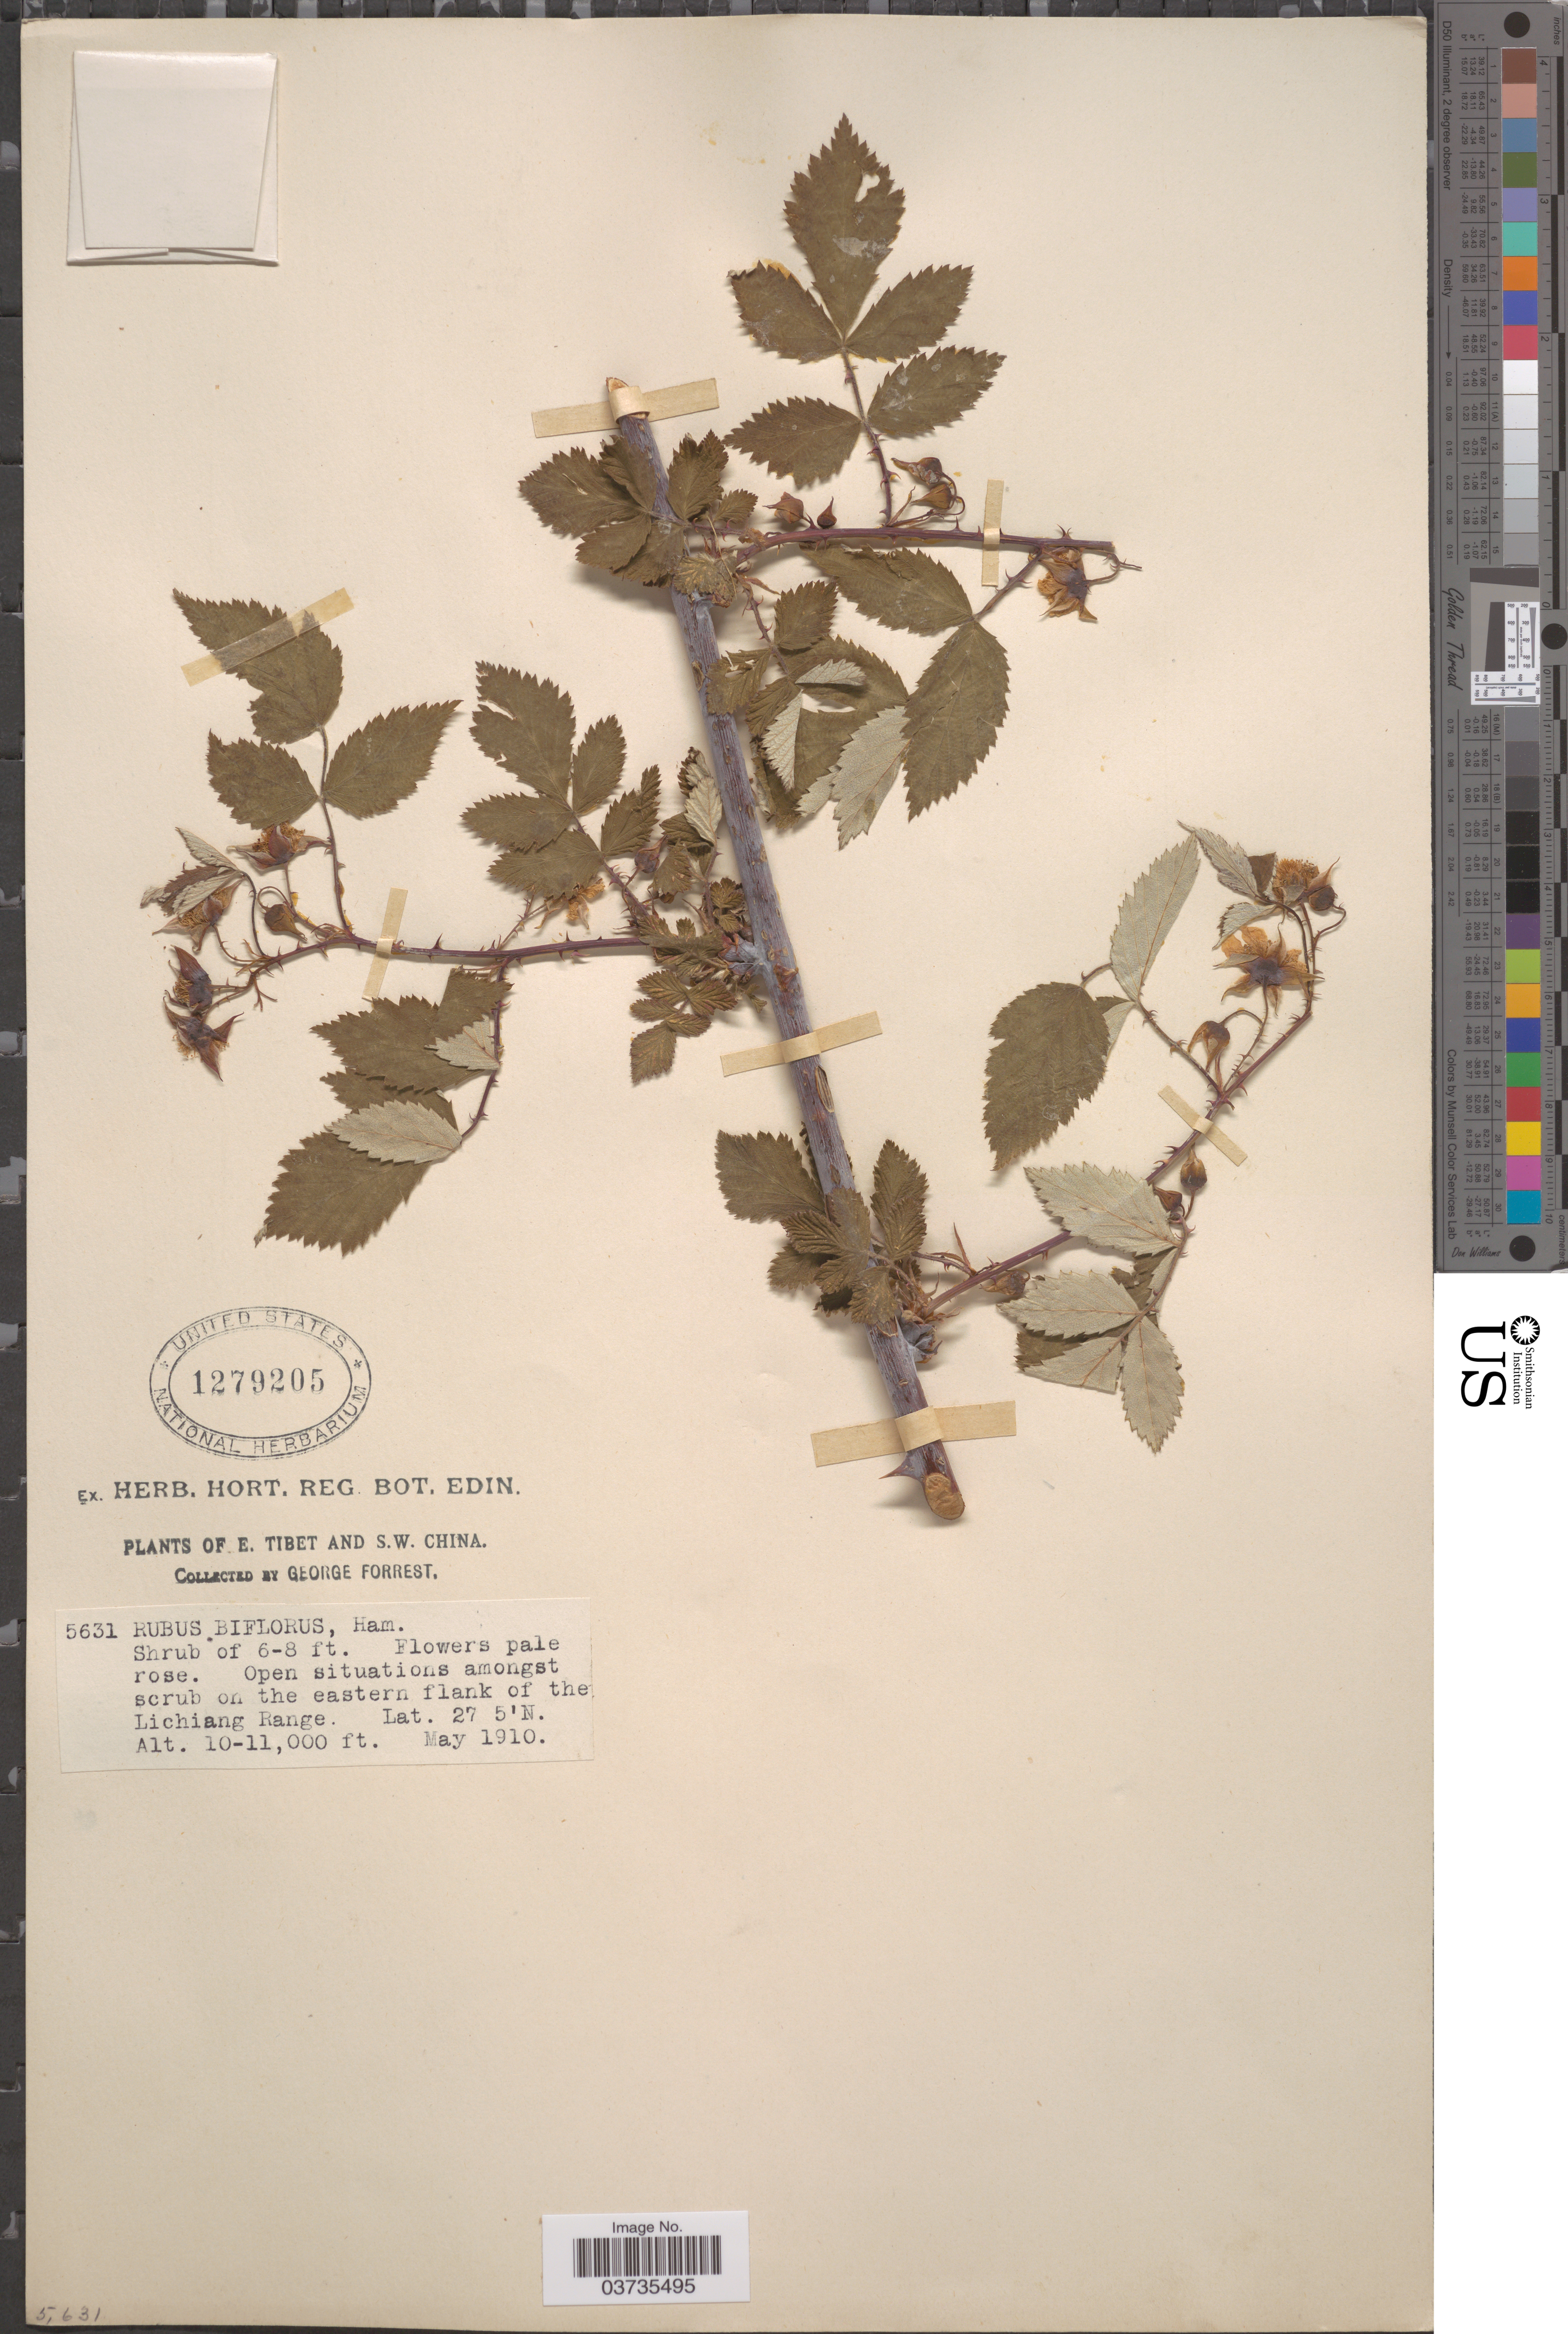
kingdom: Plantae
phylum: Tracheophyta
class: Magnoliopsida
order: Rosales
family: Rosaceae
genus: Rubus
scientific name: Rubus biflorus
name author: Buch.-Ham. ex Sm.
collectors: G. Forrest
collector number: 5631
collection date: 1910-05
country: China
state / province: Xizang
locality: E. Tibet and S.W. China. Open situations amongst scrub on the eastern flank of the Lichiang Range.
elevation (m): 3048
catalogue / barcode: US 1279205